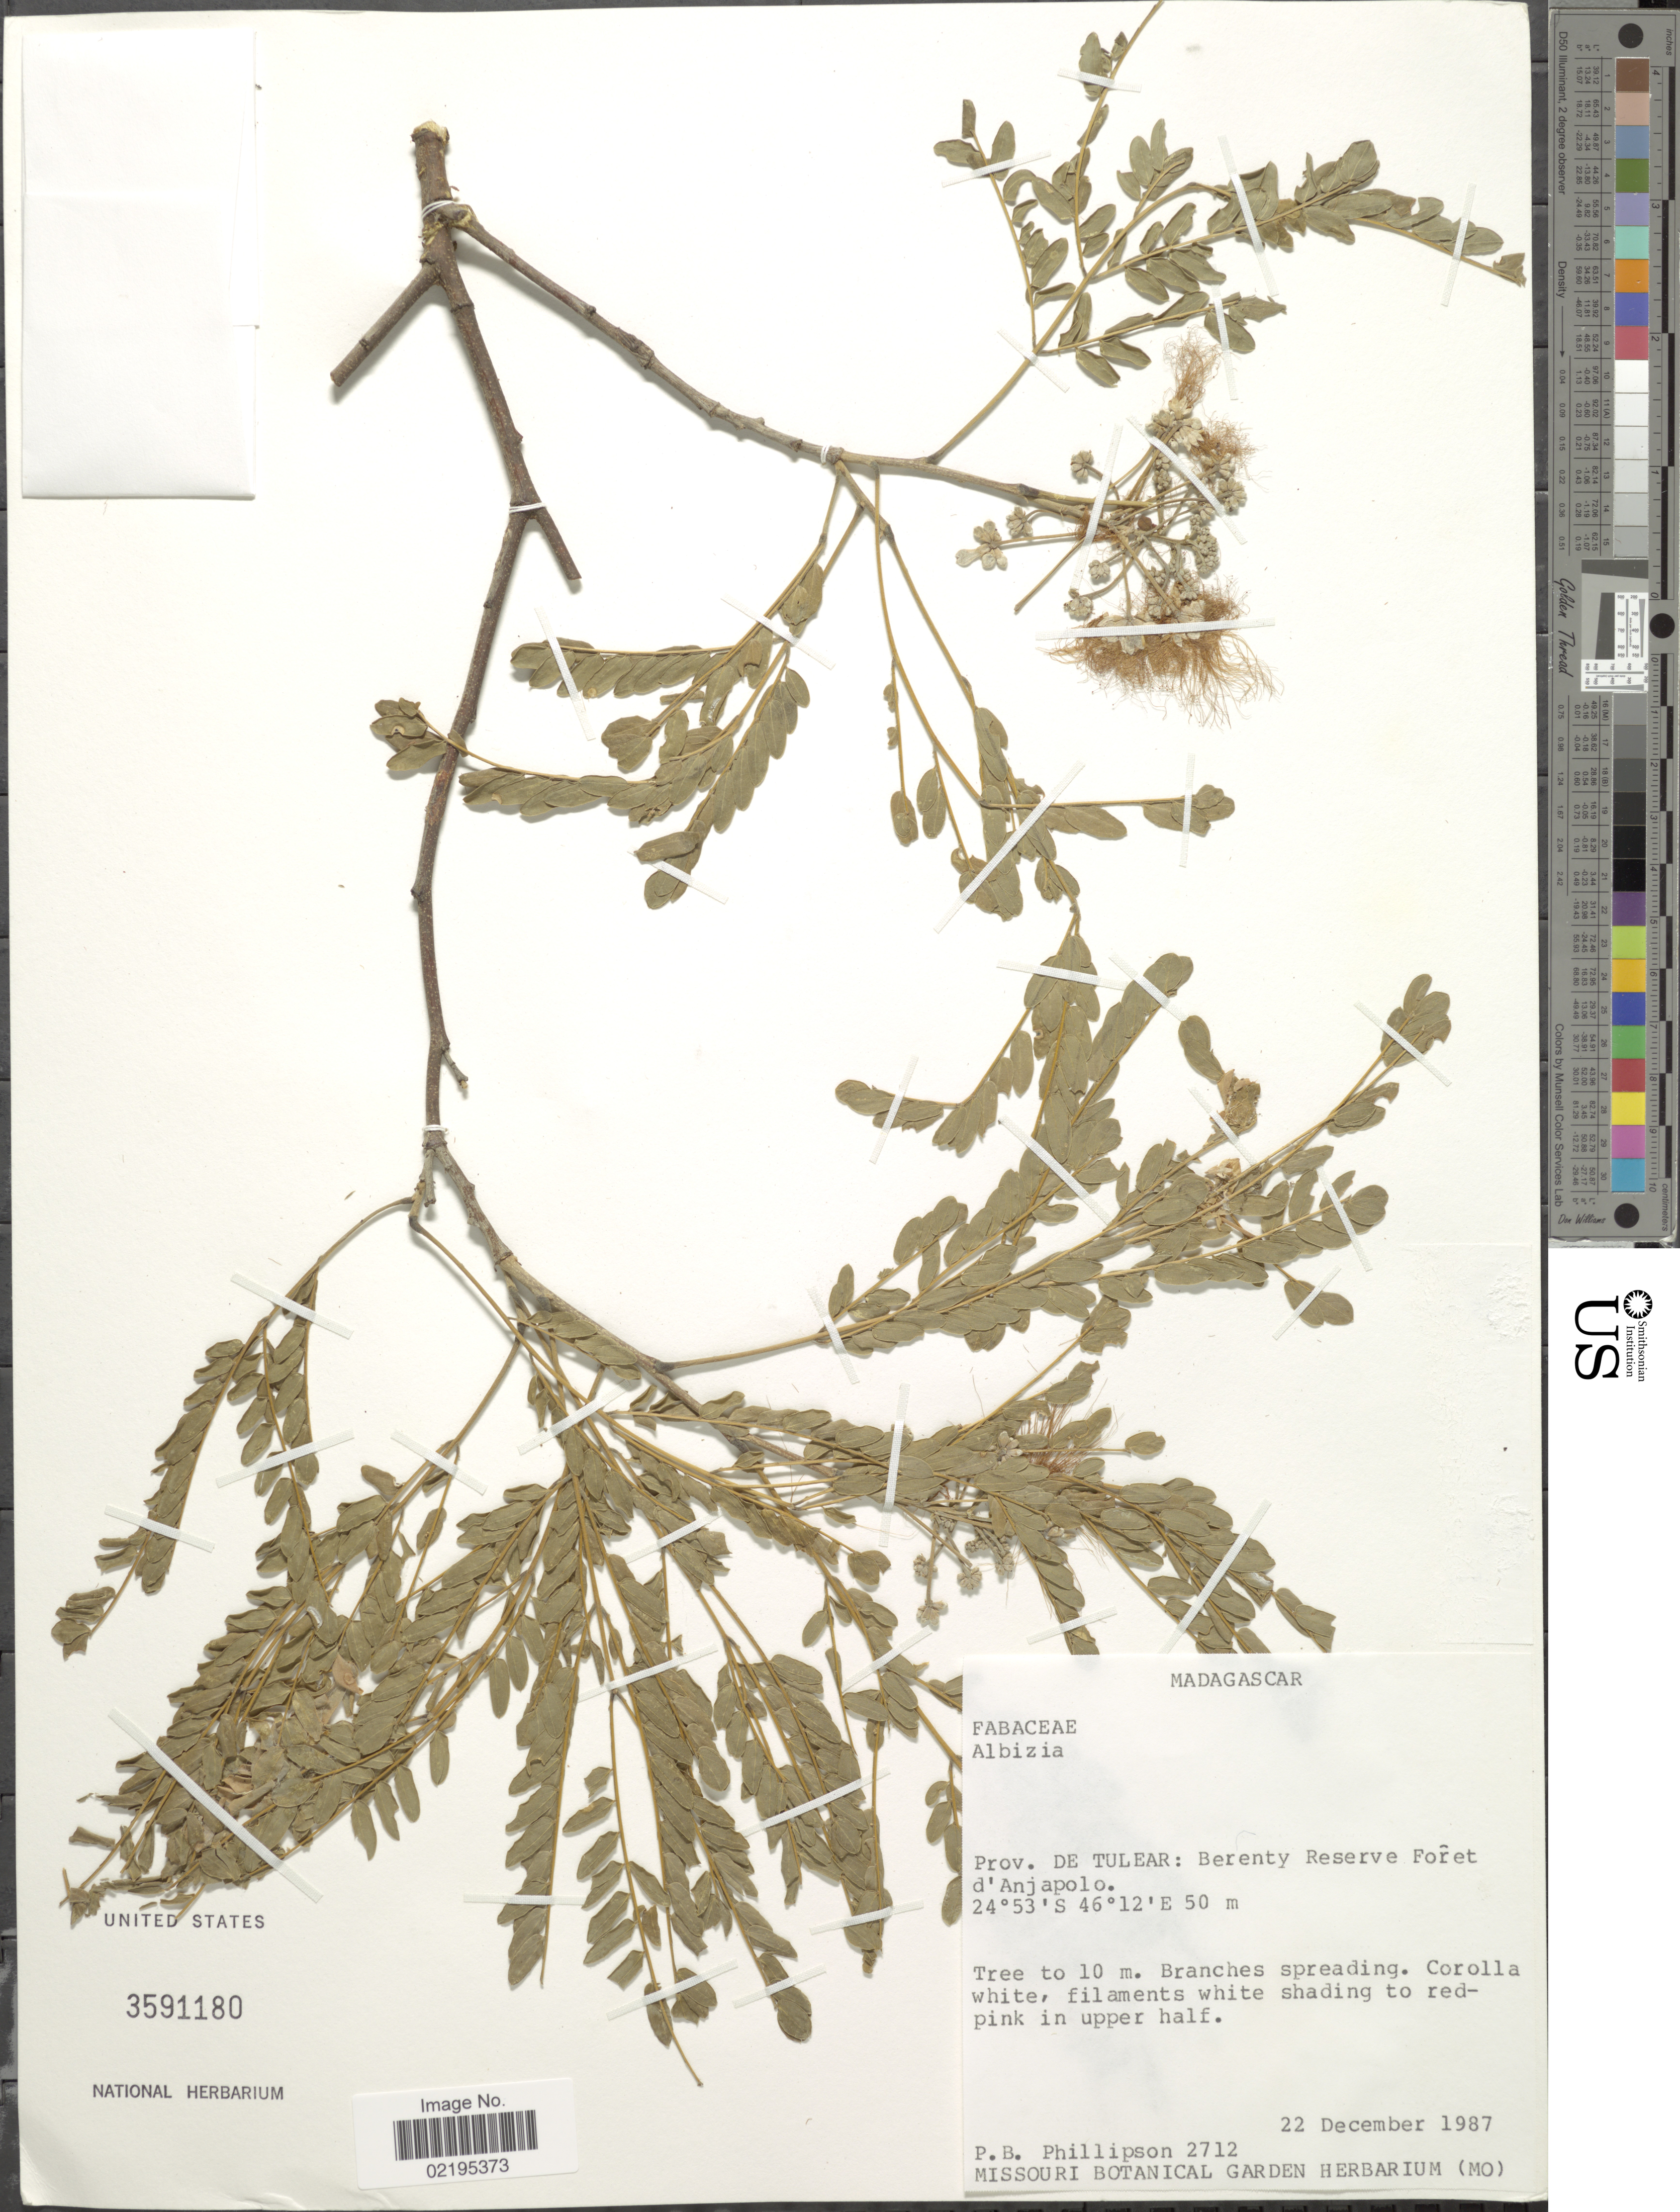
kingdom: Plantae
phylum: Tracheophyta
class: Magnoliopsida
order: Fabales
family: Fabaceae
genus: Albizia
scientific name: Albizia sp.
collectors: P. B. Phillipson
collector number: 2712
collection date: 1987-12-22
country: Madagascar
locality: Prov. De Tulear: Berenty Reserve Foret d'Anjapolo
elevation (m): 50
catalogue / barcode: US 3591180